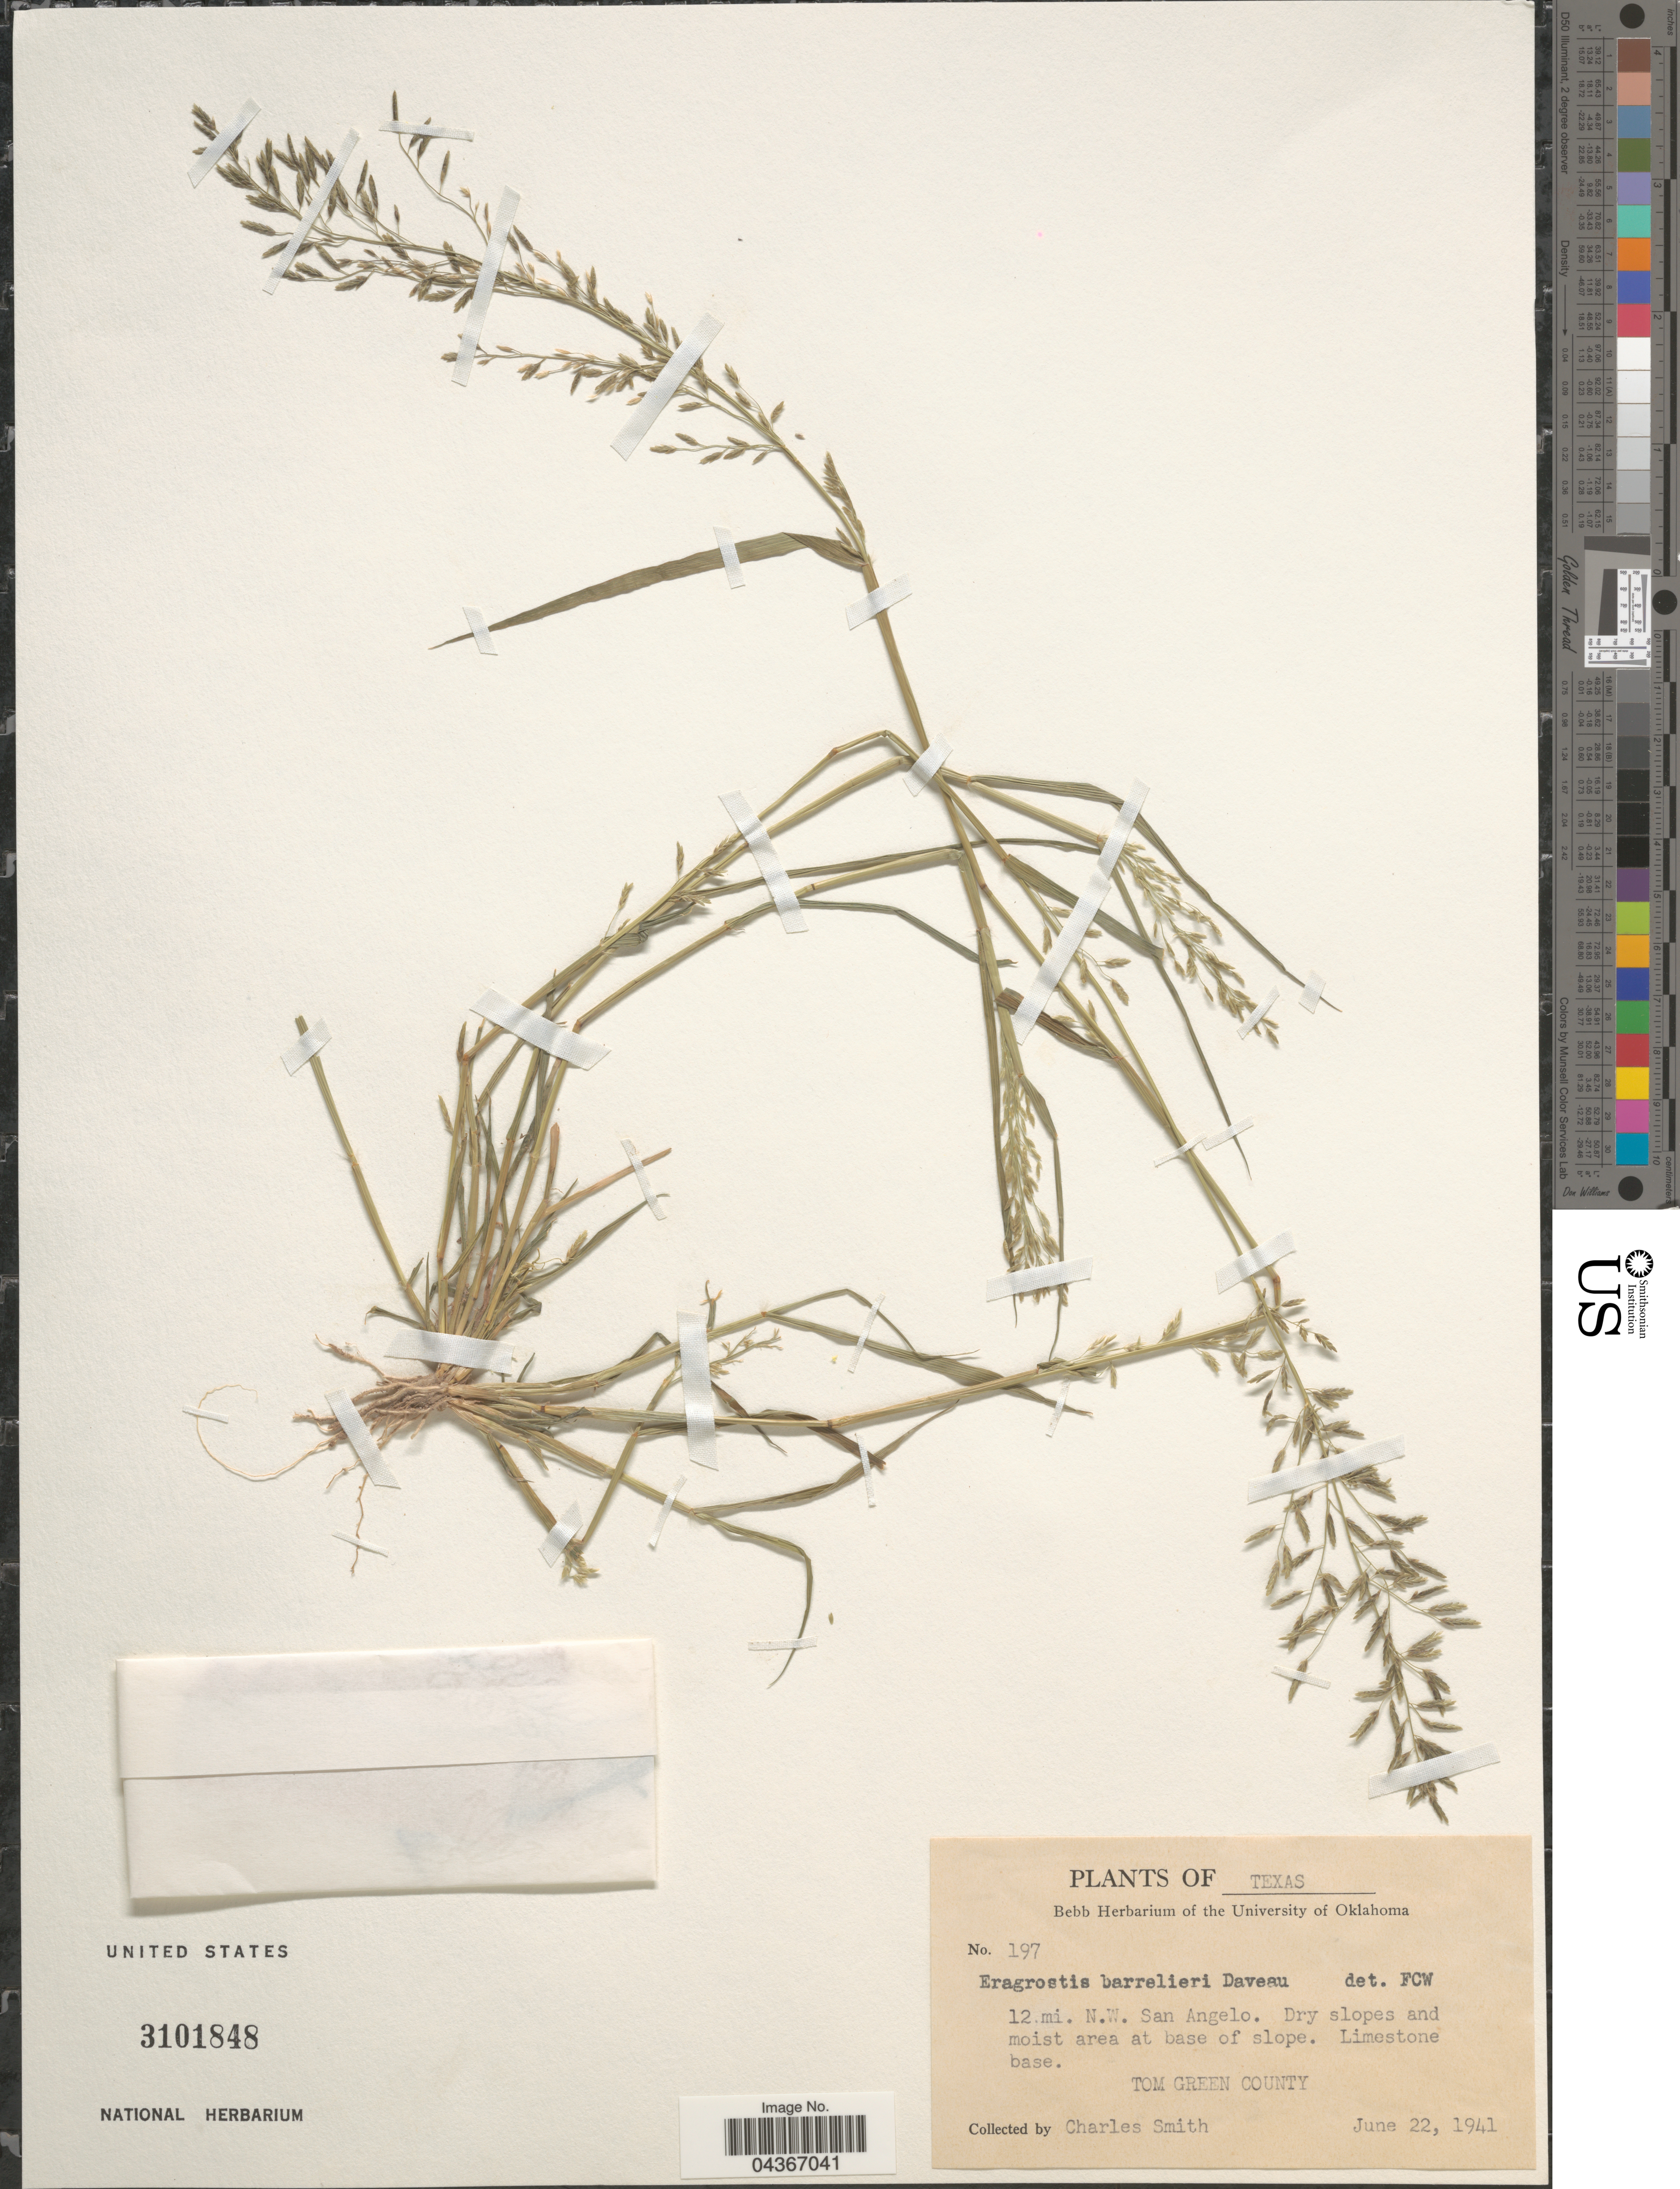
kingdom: Plantae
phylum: Tracheophyta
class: Liliopsida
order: Poales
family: Poaceae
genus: Eragrostis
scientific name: Eragrostis barrelieri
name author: Daveau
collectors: Ch. C. Smith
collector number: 197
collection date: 1941-06-22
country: United States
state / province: Texas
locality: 12 mi. N.W. San Angelo. Dry slopes and moist area at base of slope. Limestone base. Tom Green County.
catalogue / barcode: US 3101848